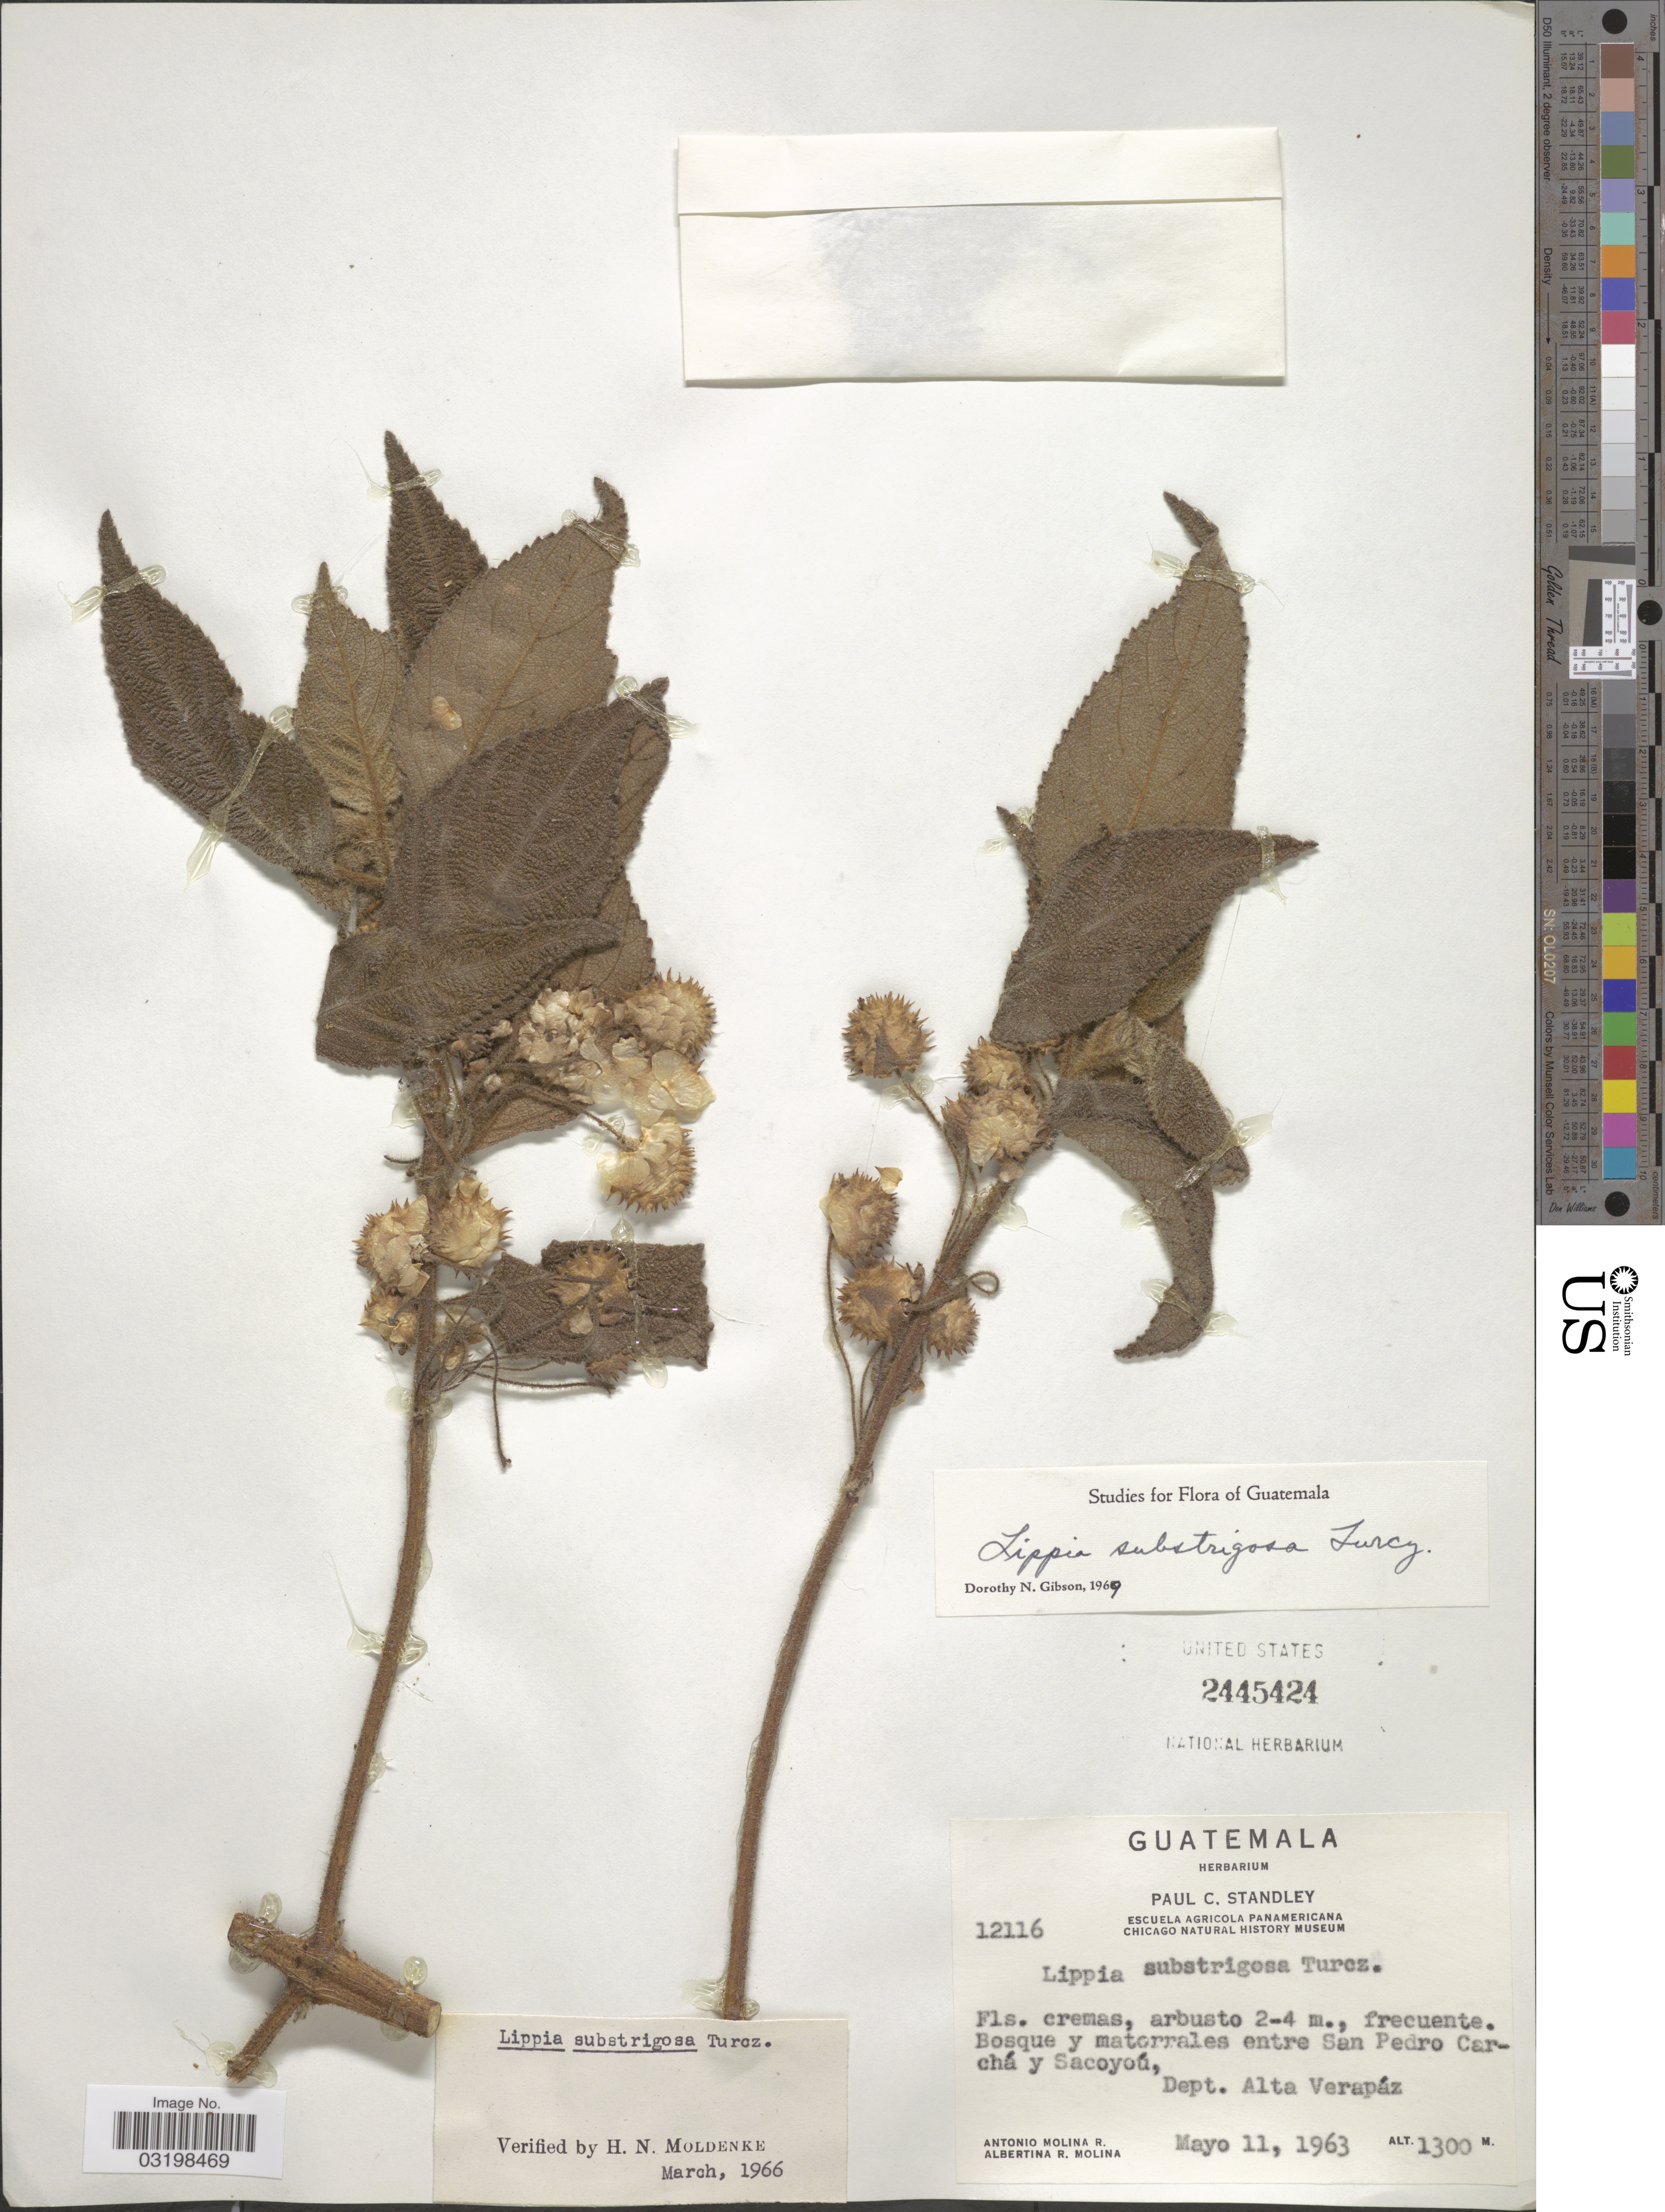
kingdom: Plantae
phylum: Tracheophyta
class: Magnoliopsida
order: Lamiales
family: Verbenaceae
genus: Lippia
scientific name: Lippia umbellata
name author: Cav.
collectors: A. Molina R. & A. R. Molina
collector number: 12116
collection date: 1963-05-11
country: Guatemala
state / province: Alta Verapaz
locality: Bosque y matorrales entre San Pedro Carchá y Sacoyoú, Dept. Alta Verapáz.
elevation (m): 1300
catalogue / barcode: US 2445424